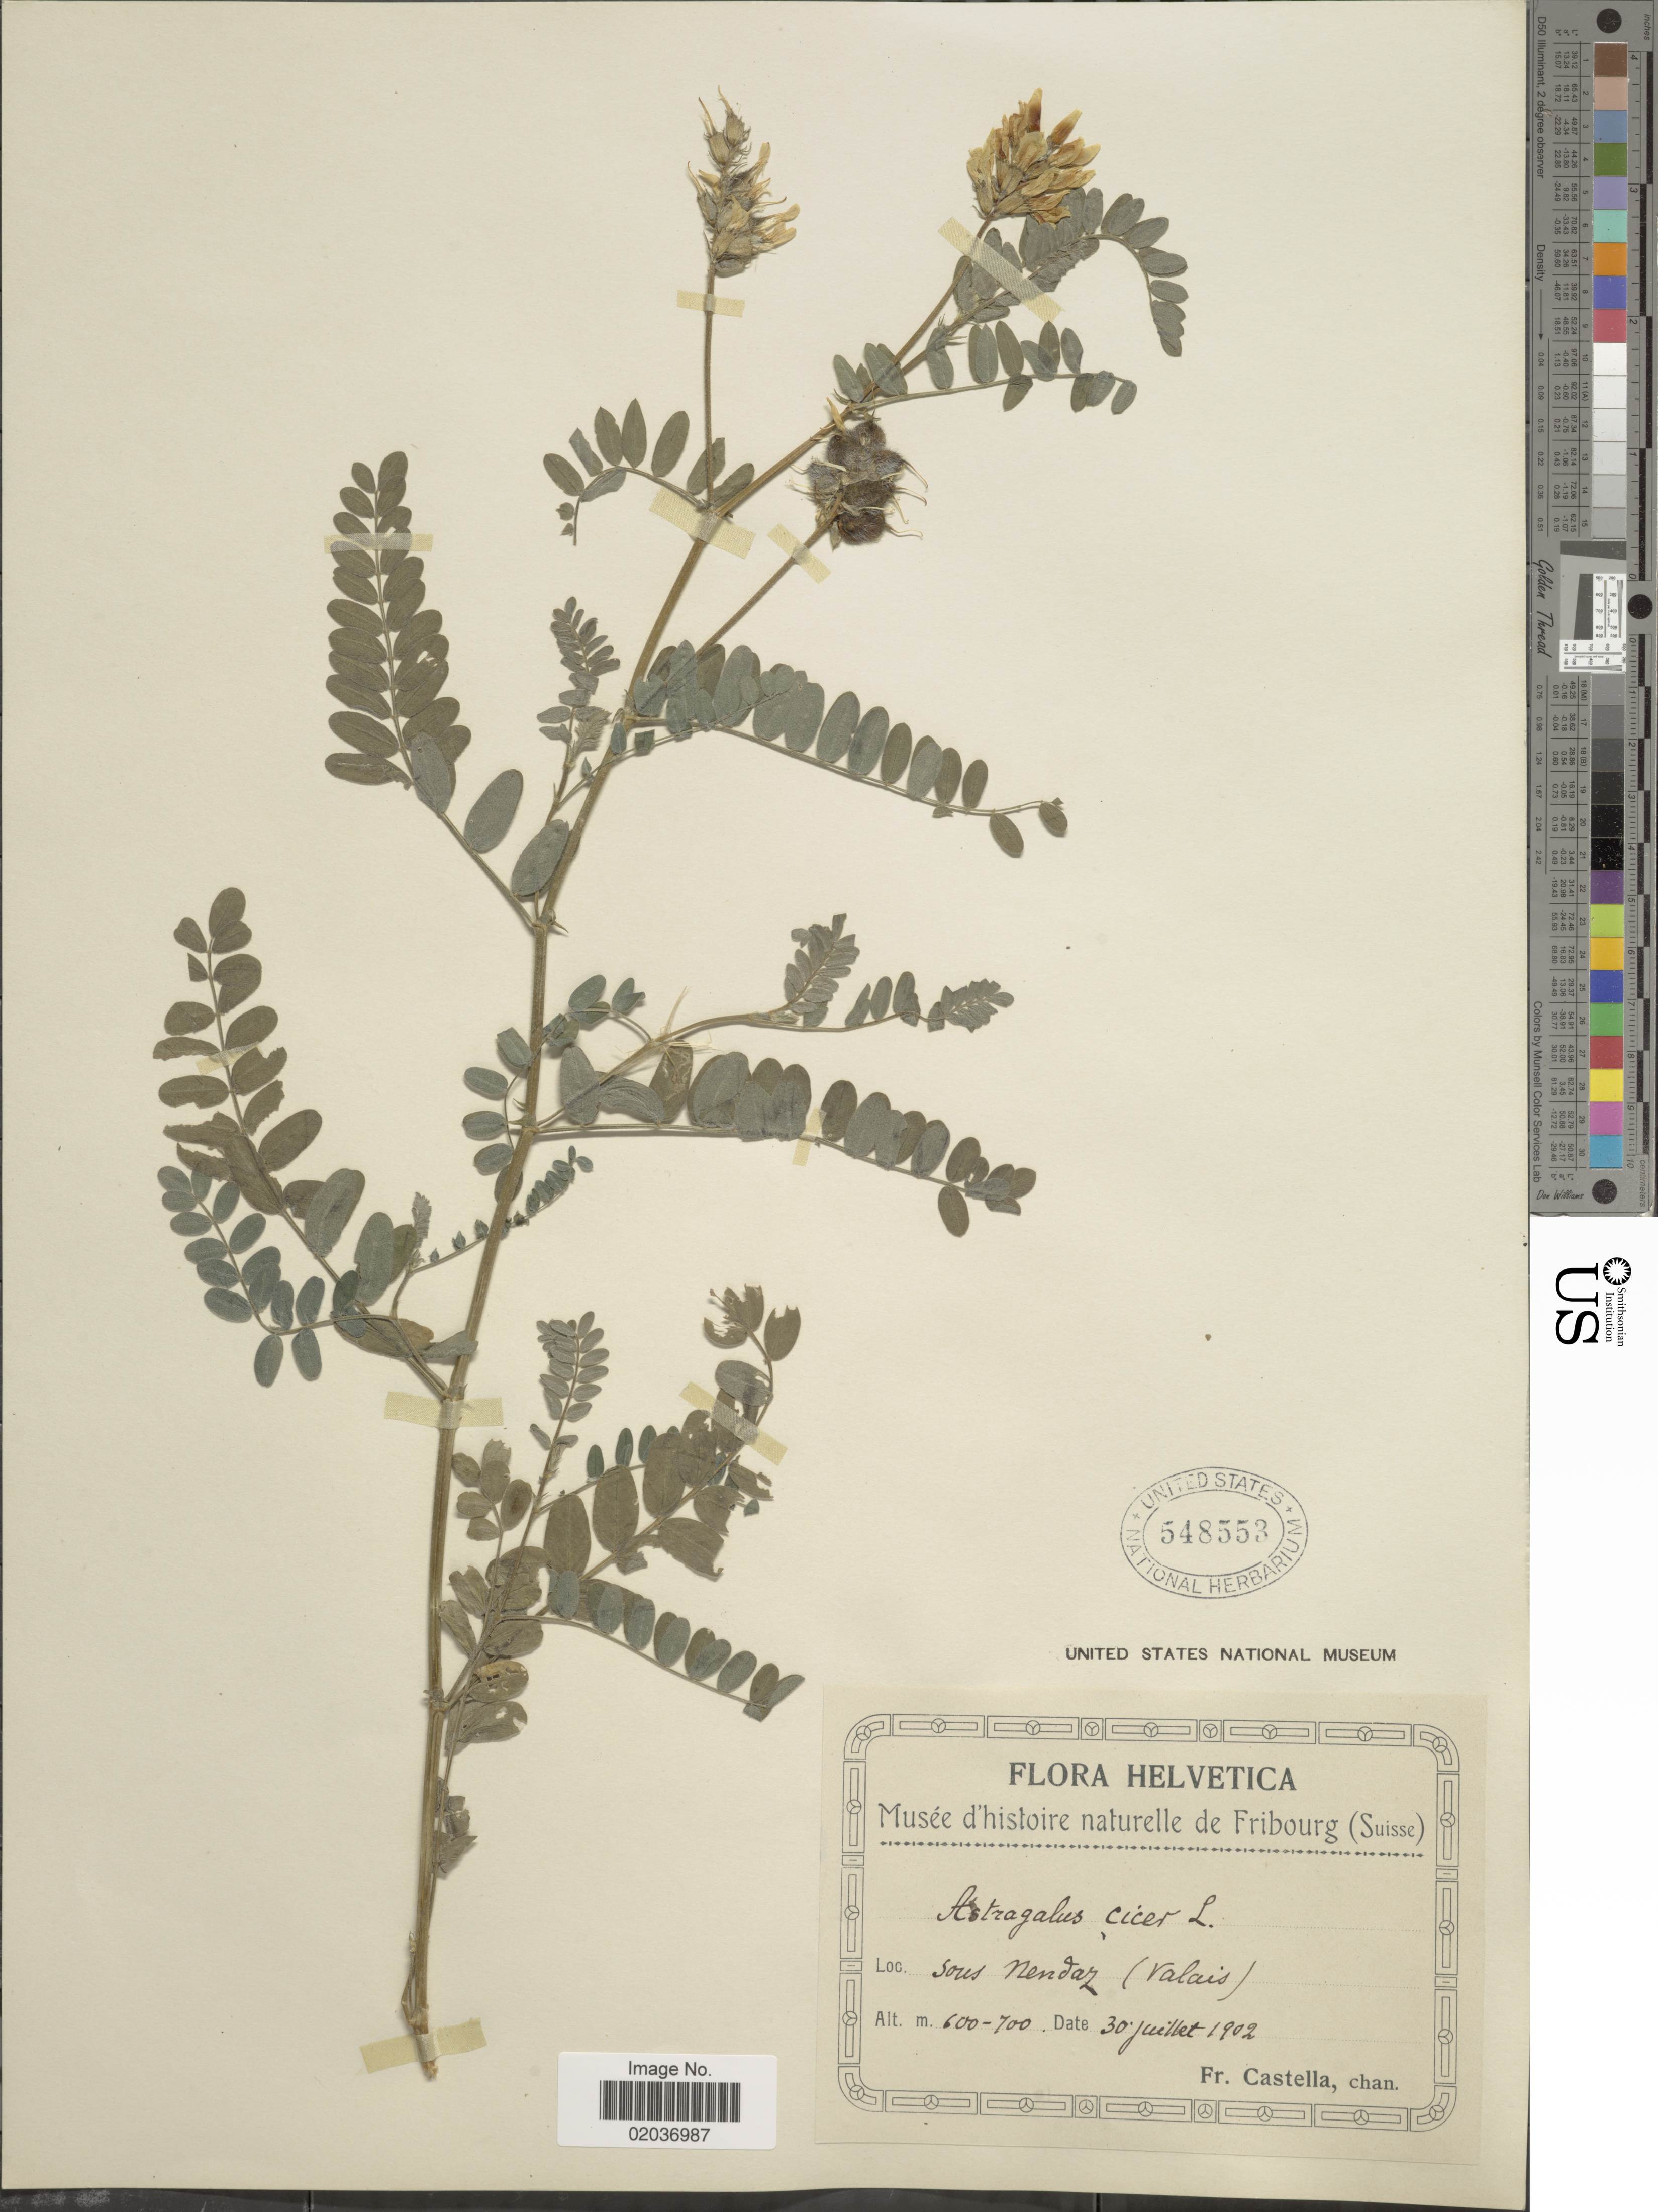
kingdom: Plantae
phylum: Tracheophyta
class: Magnoliopsida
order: Fabales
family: Fabaceae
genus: Astragalus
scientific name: Astragalus cicer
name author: L.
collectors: Fr. Castella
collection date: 1902-07-30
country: Switzerland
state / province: Valais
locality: Sous Nendaz. Helvetica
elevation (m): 600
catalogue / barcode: US 548553